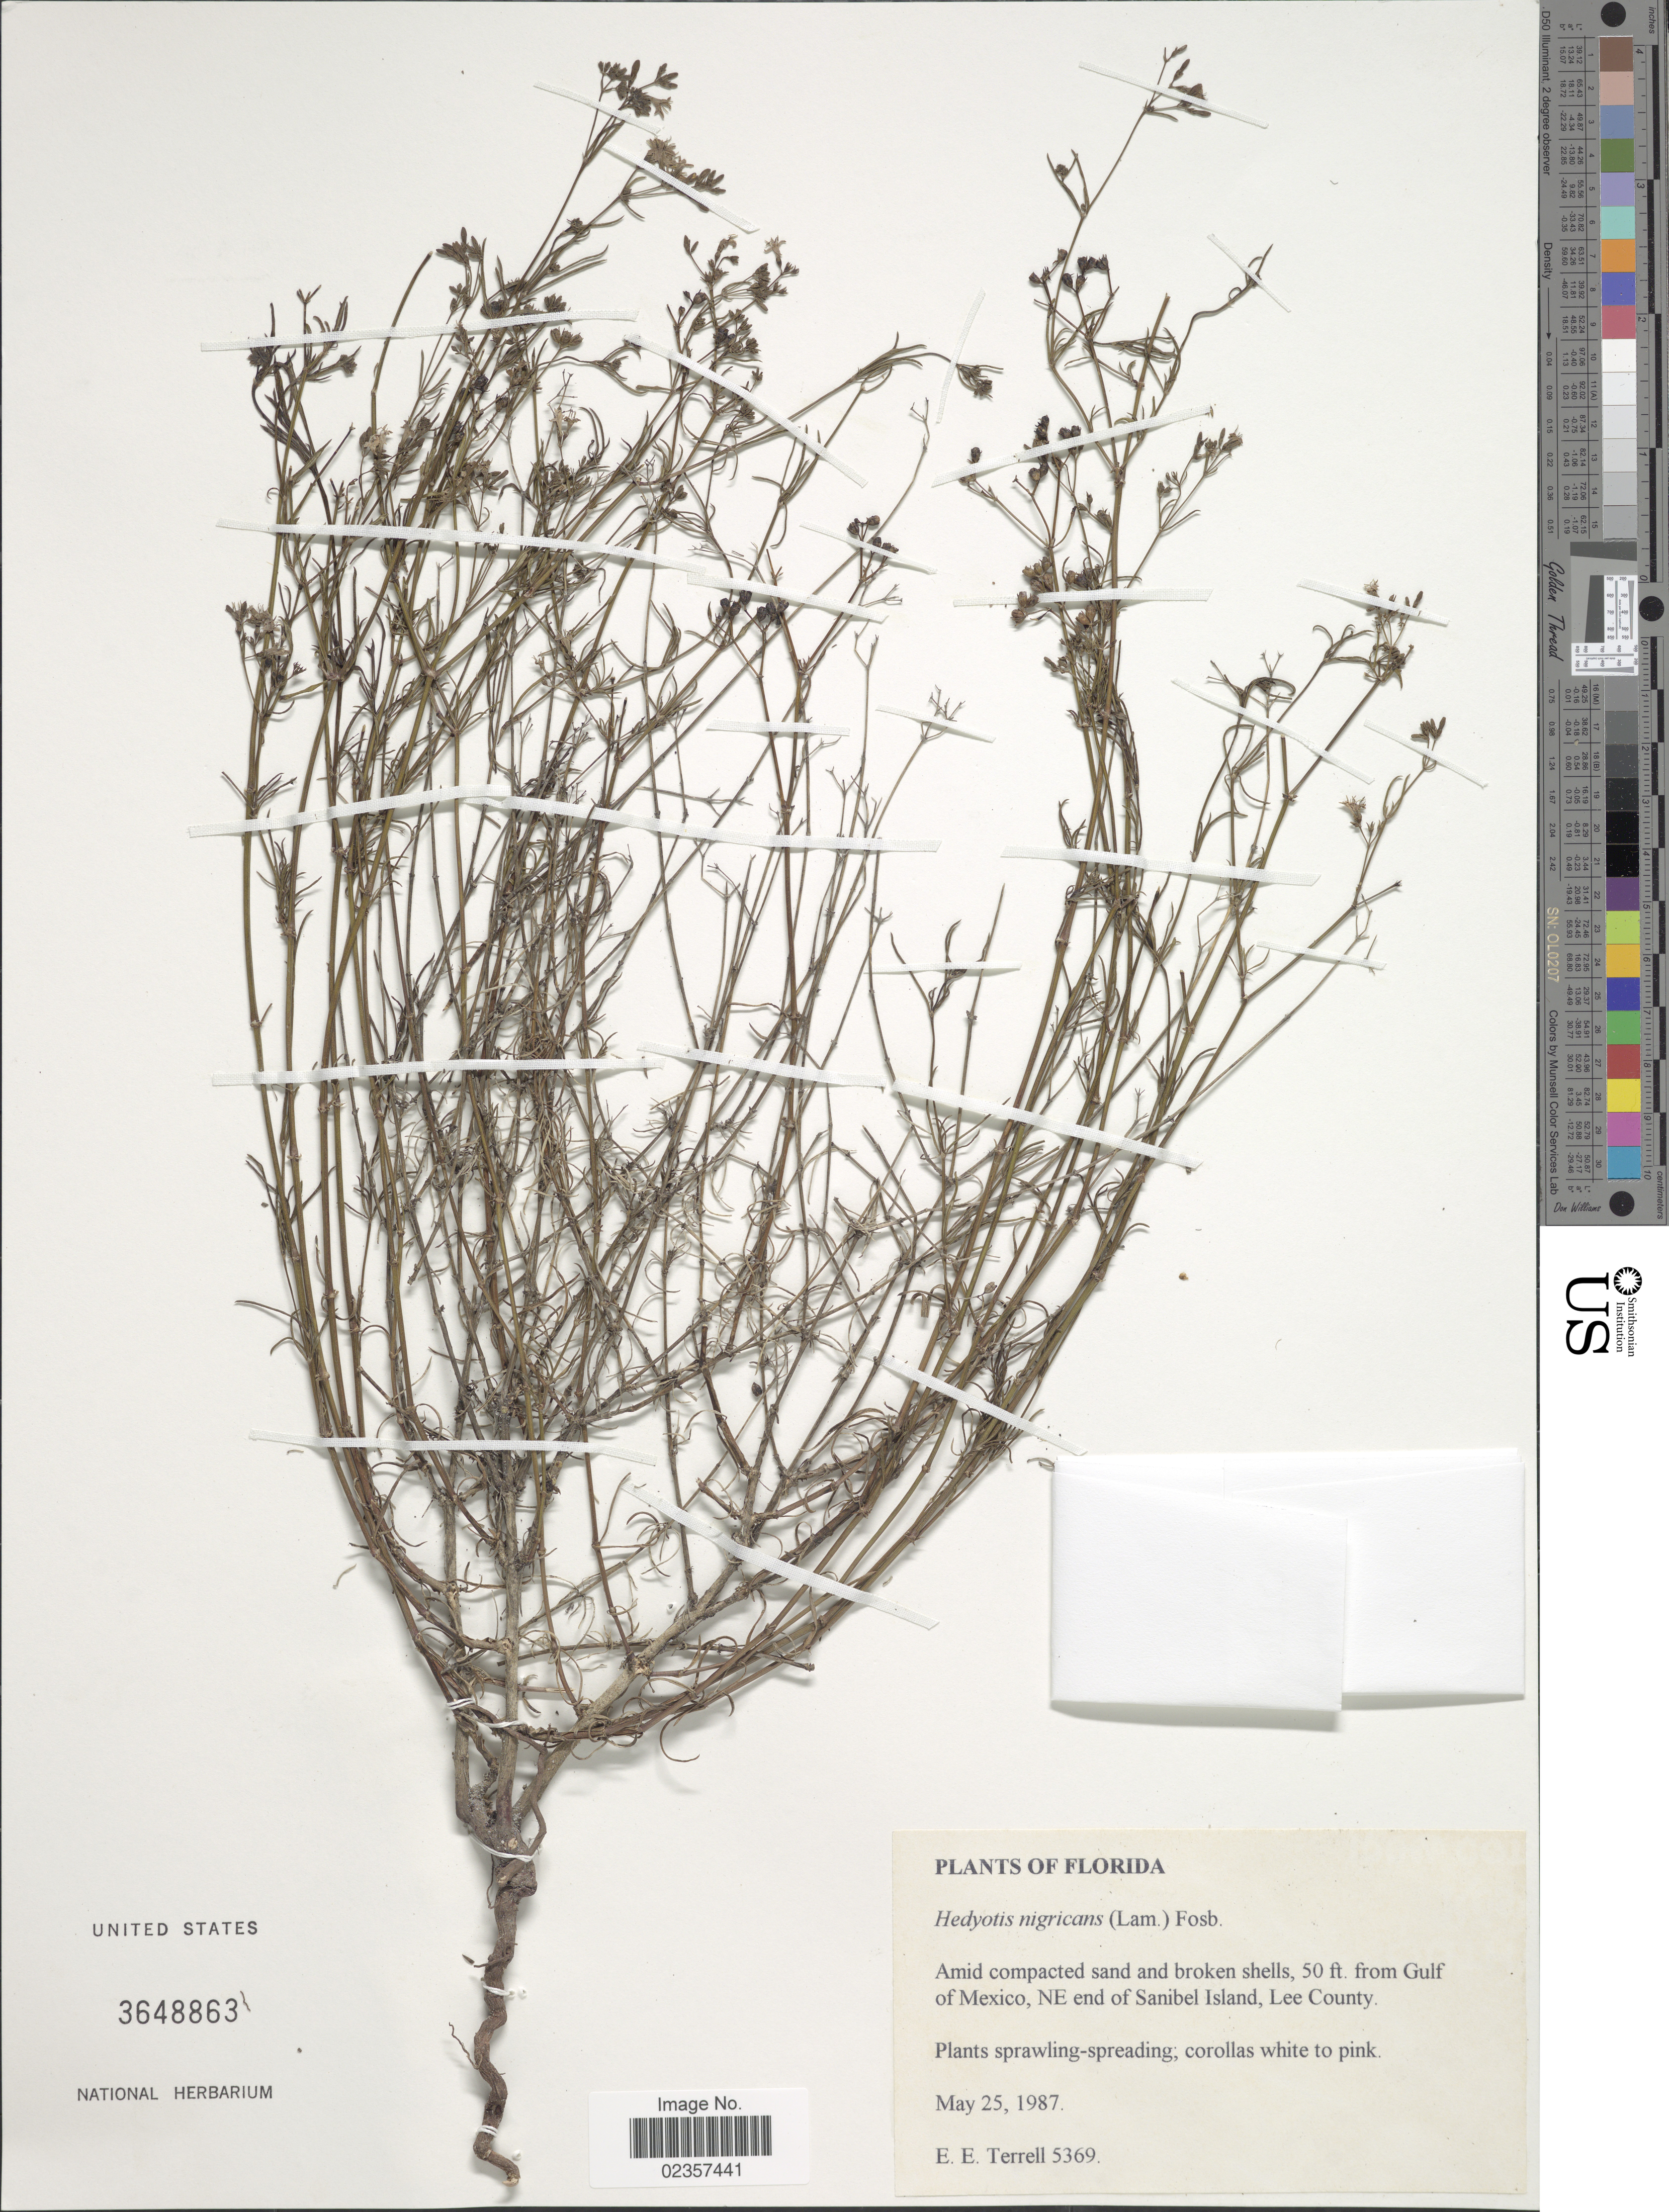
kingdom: Plantae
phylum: Tracheophyta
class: Magnoliopsida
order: Gentianales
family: Rubiaceae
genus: Houstonia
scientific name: Houstonia nigricans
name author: (Lam.) Fernald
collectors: E. E. Terrell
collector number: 5369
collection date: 1987-05-25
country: United States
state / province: Florida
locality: Amid compacted sand and broken shells, 50 ft. from Gulf of Mexico, NE end of Sanibel Island, Lee County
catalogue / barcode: US 3648863